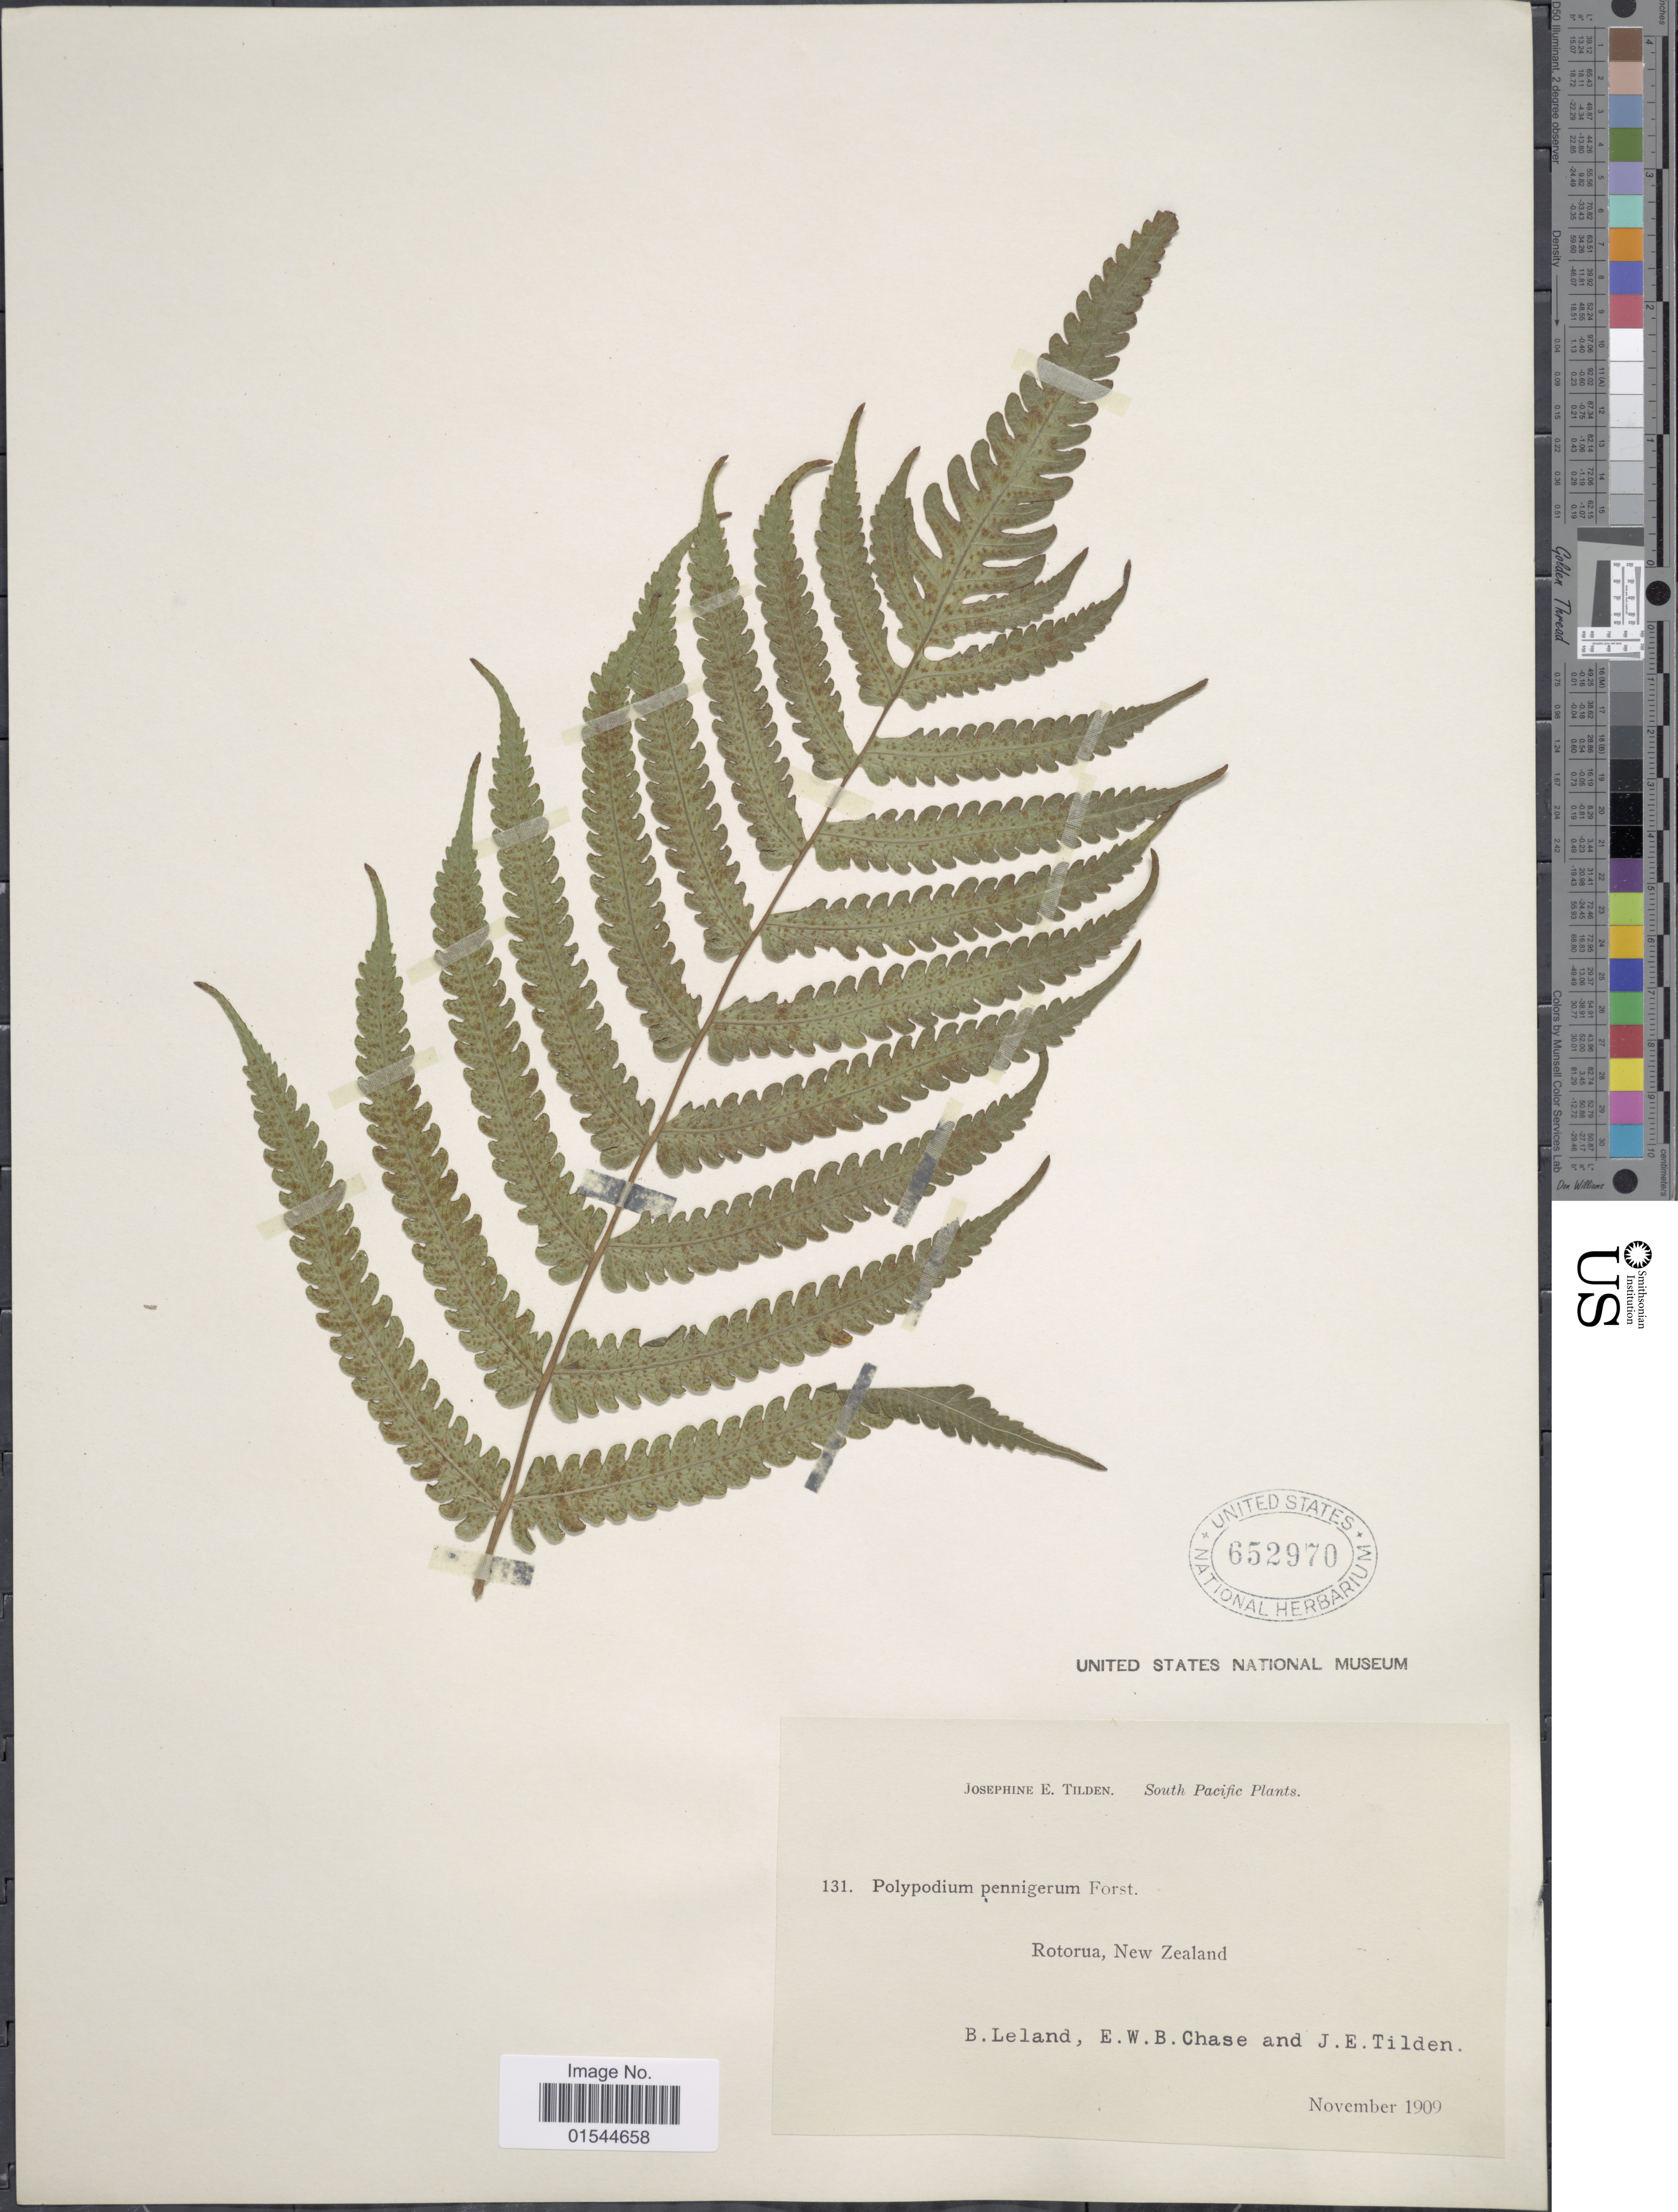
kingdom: Plantae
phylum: Tracheophyta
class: Polypodiopsida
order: Polypodiales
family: Thelypteridaceae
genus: Pneumatopteris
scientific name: Pneumatopteris pennigera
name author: (G. Forst.) Holttum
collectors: B. Leland, E. W. Chase & J. E. Tilden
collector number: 131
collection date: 1909-11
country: New Zealand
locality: South Pacific, Rotorua, New Zealand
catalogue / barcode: US 652970